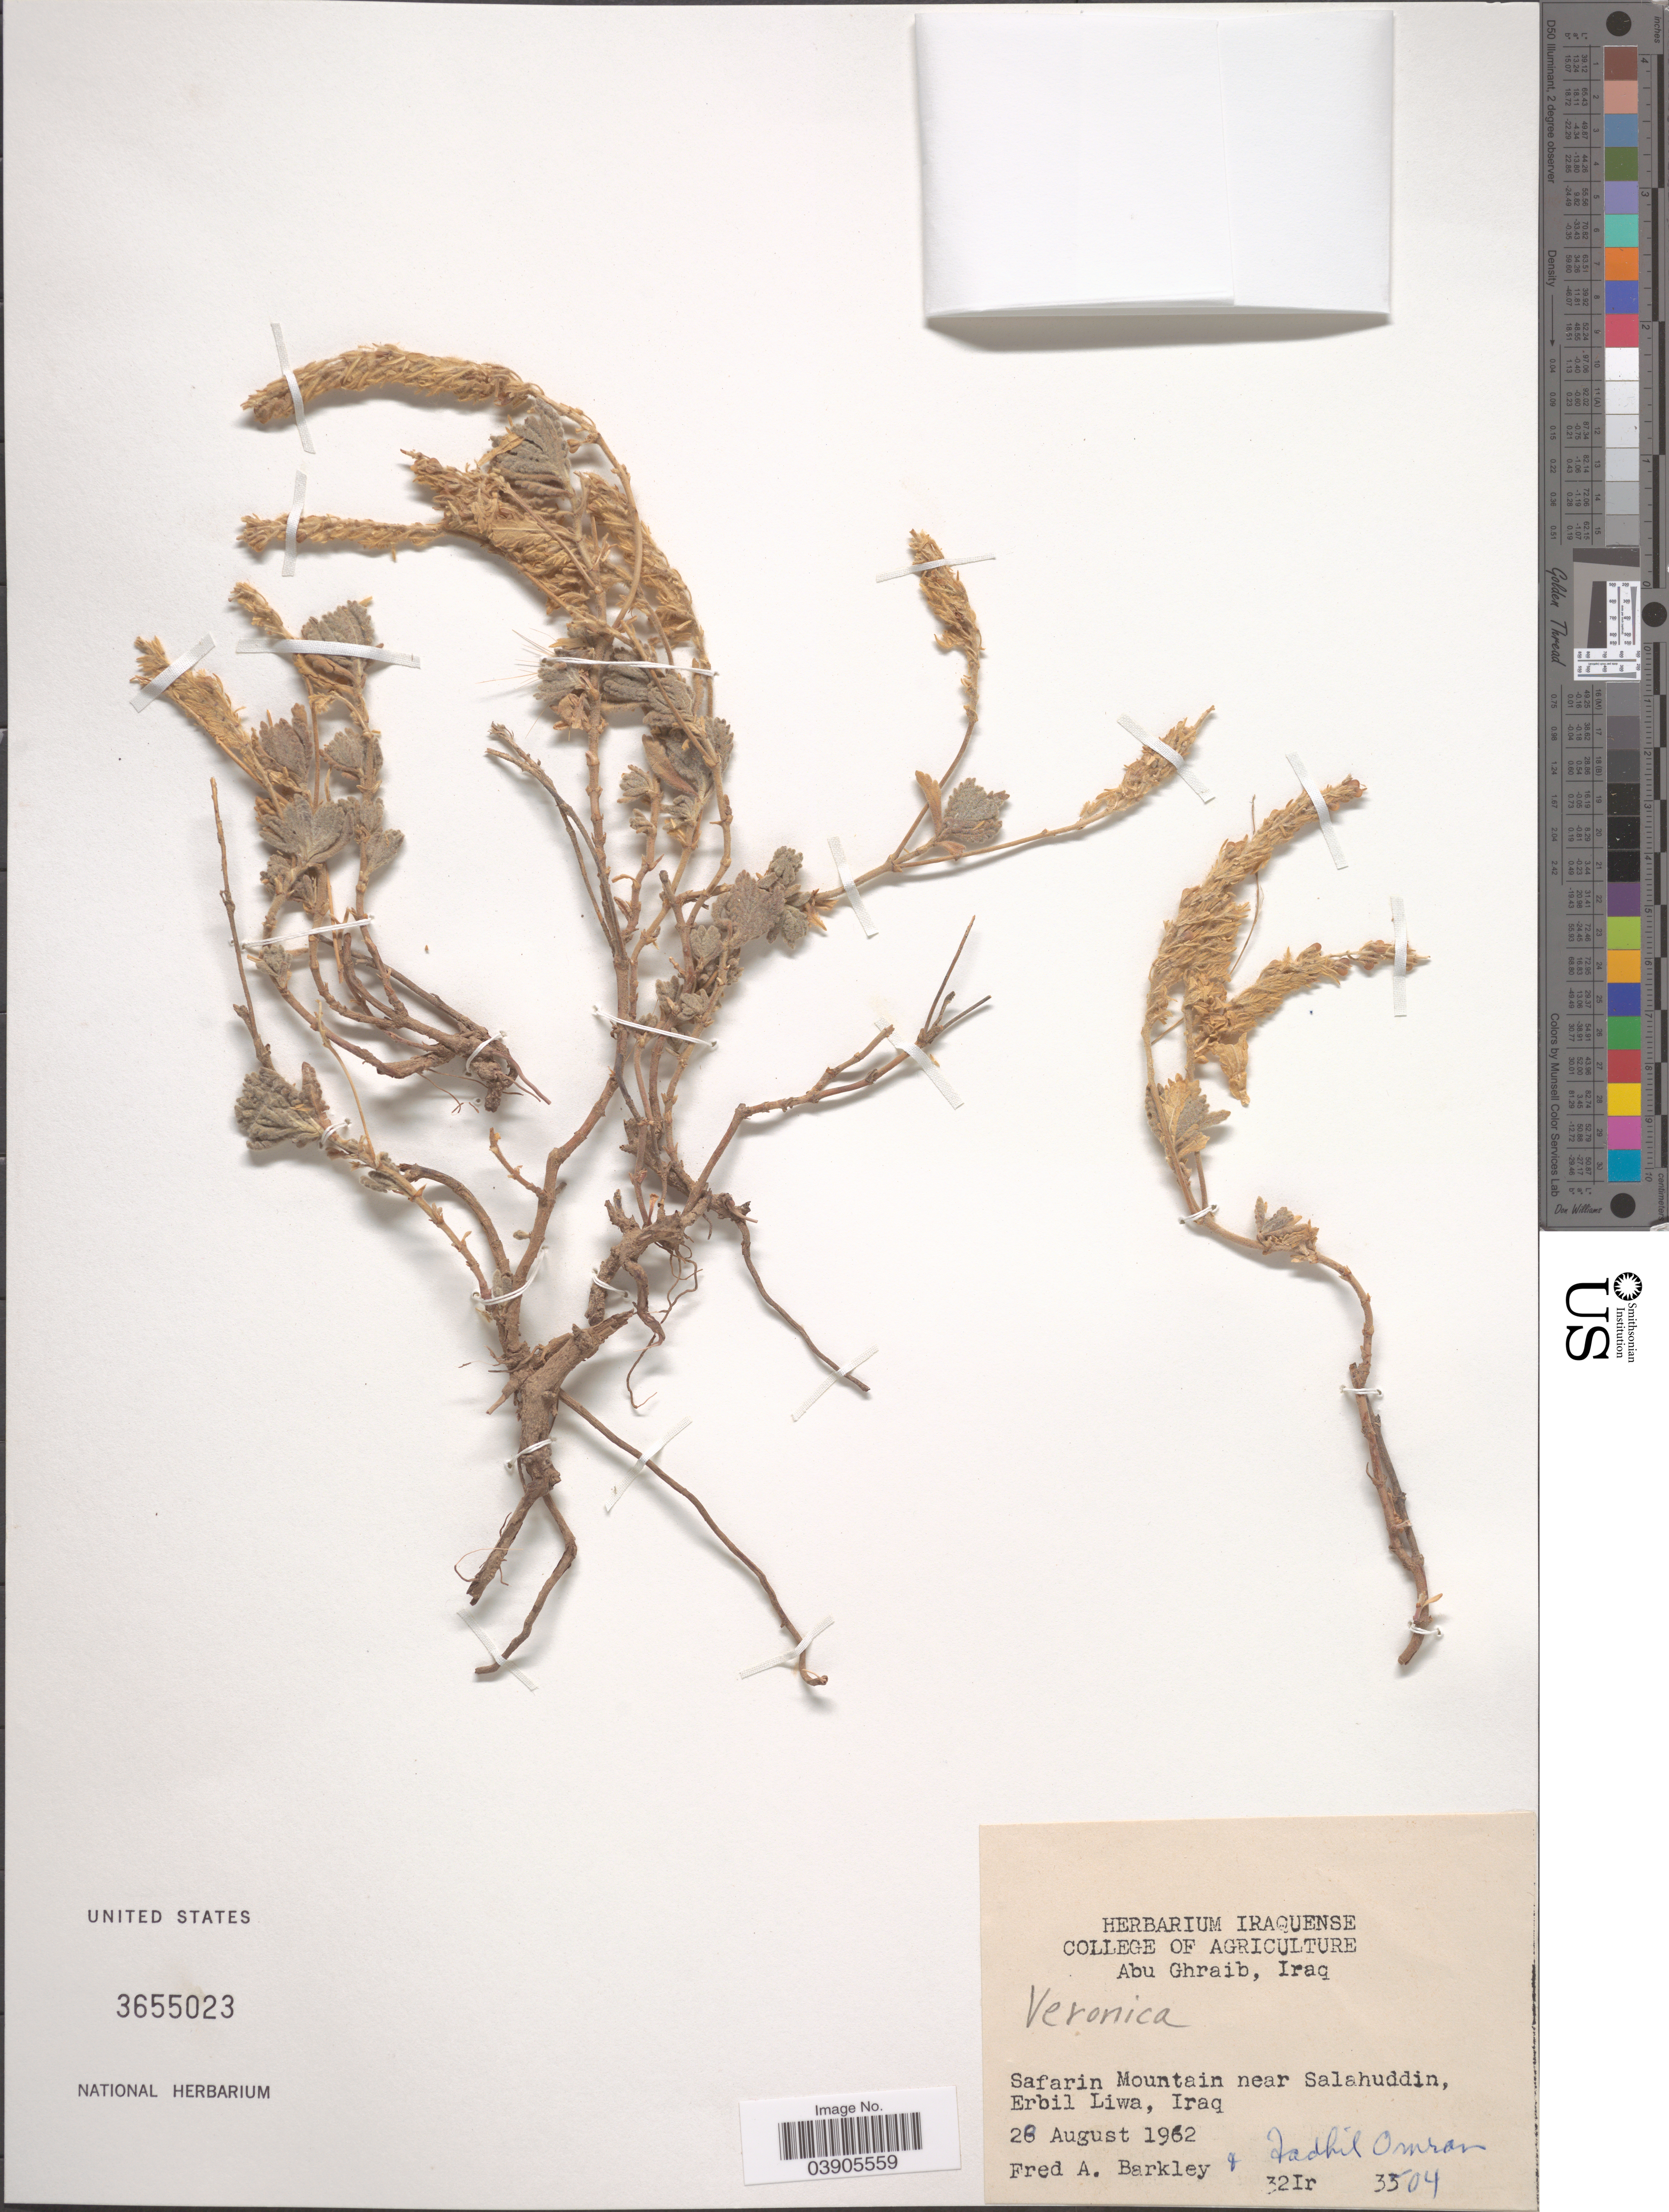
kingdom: Plantae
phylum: Tracheophyta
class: Magnoliopsida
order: Lamiales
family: Plantaginaceae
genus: Veronica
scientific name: Veronica macrostachya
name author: Vahl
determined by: Albach, Dirk C.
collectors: F. A. Barkley & F. Omran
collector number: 32Ir3504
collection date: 1962-08-28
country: Iraq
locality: Safarin Mountain near Salahuddin, Erbil Liwa.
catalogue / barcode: US 3655023